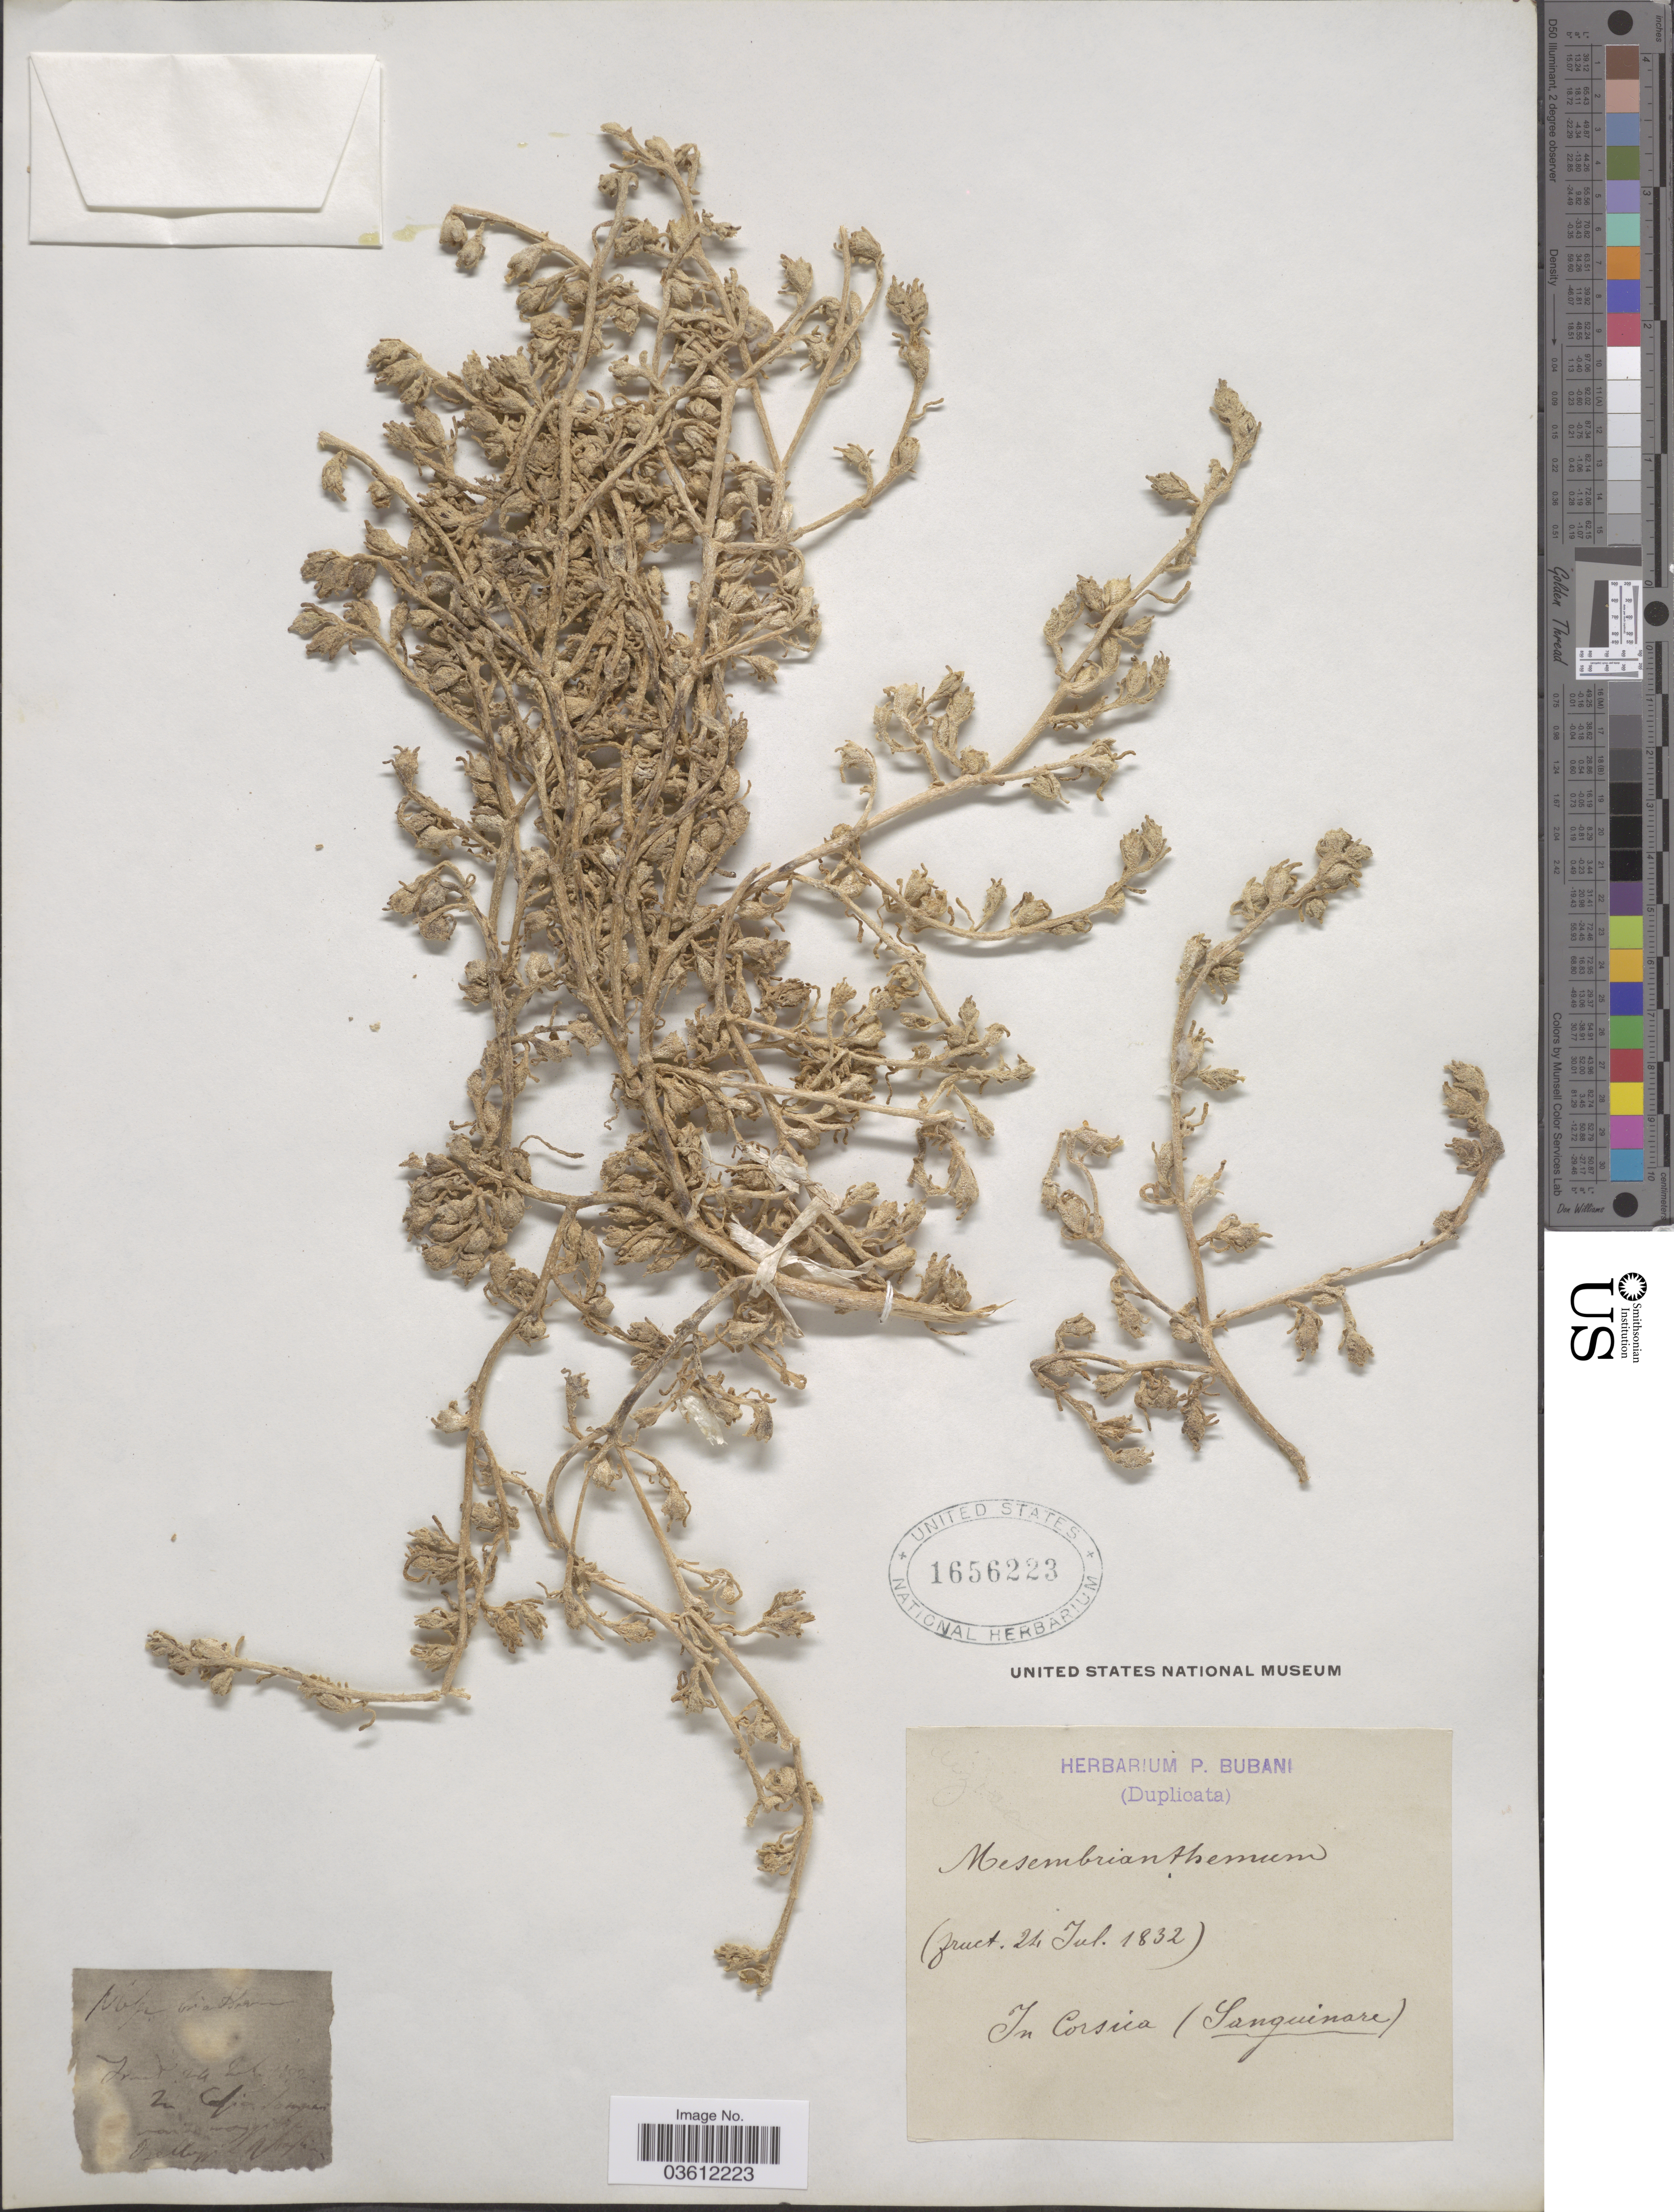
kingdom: Plantae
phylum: Tracheophyta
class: Magnoliopsida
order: Caryophyllales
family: Aizoaceae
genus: Mesembryanthemum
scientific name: Mesembryanthemum nodiflorum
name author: L.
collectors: ex herb. P. Bubani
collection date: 1832-07-24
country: France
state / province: Corsica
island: Corse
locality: Sanguinare.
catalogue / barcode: US 1656223